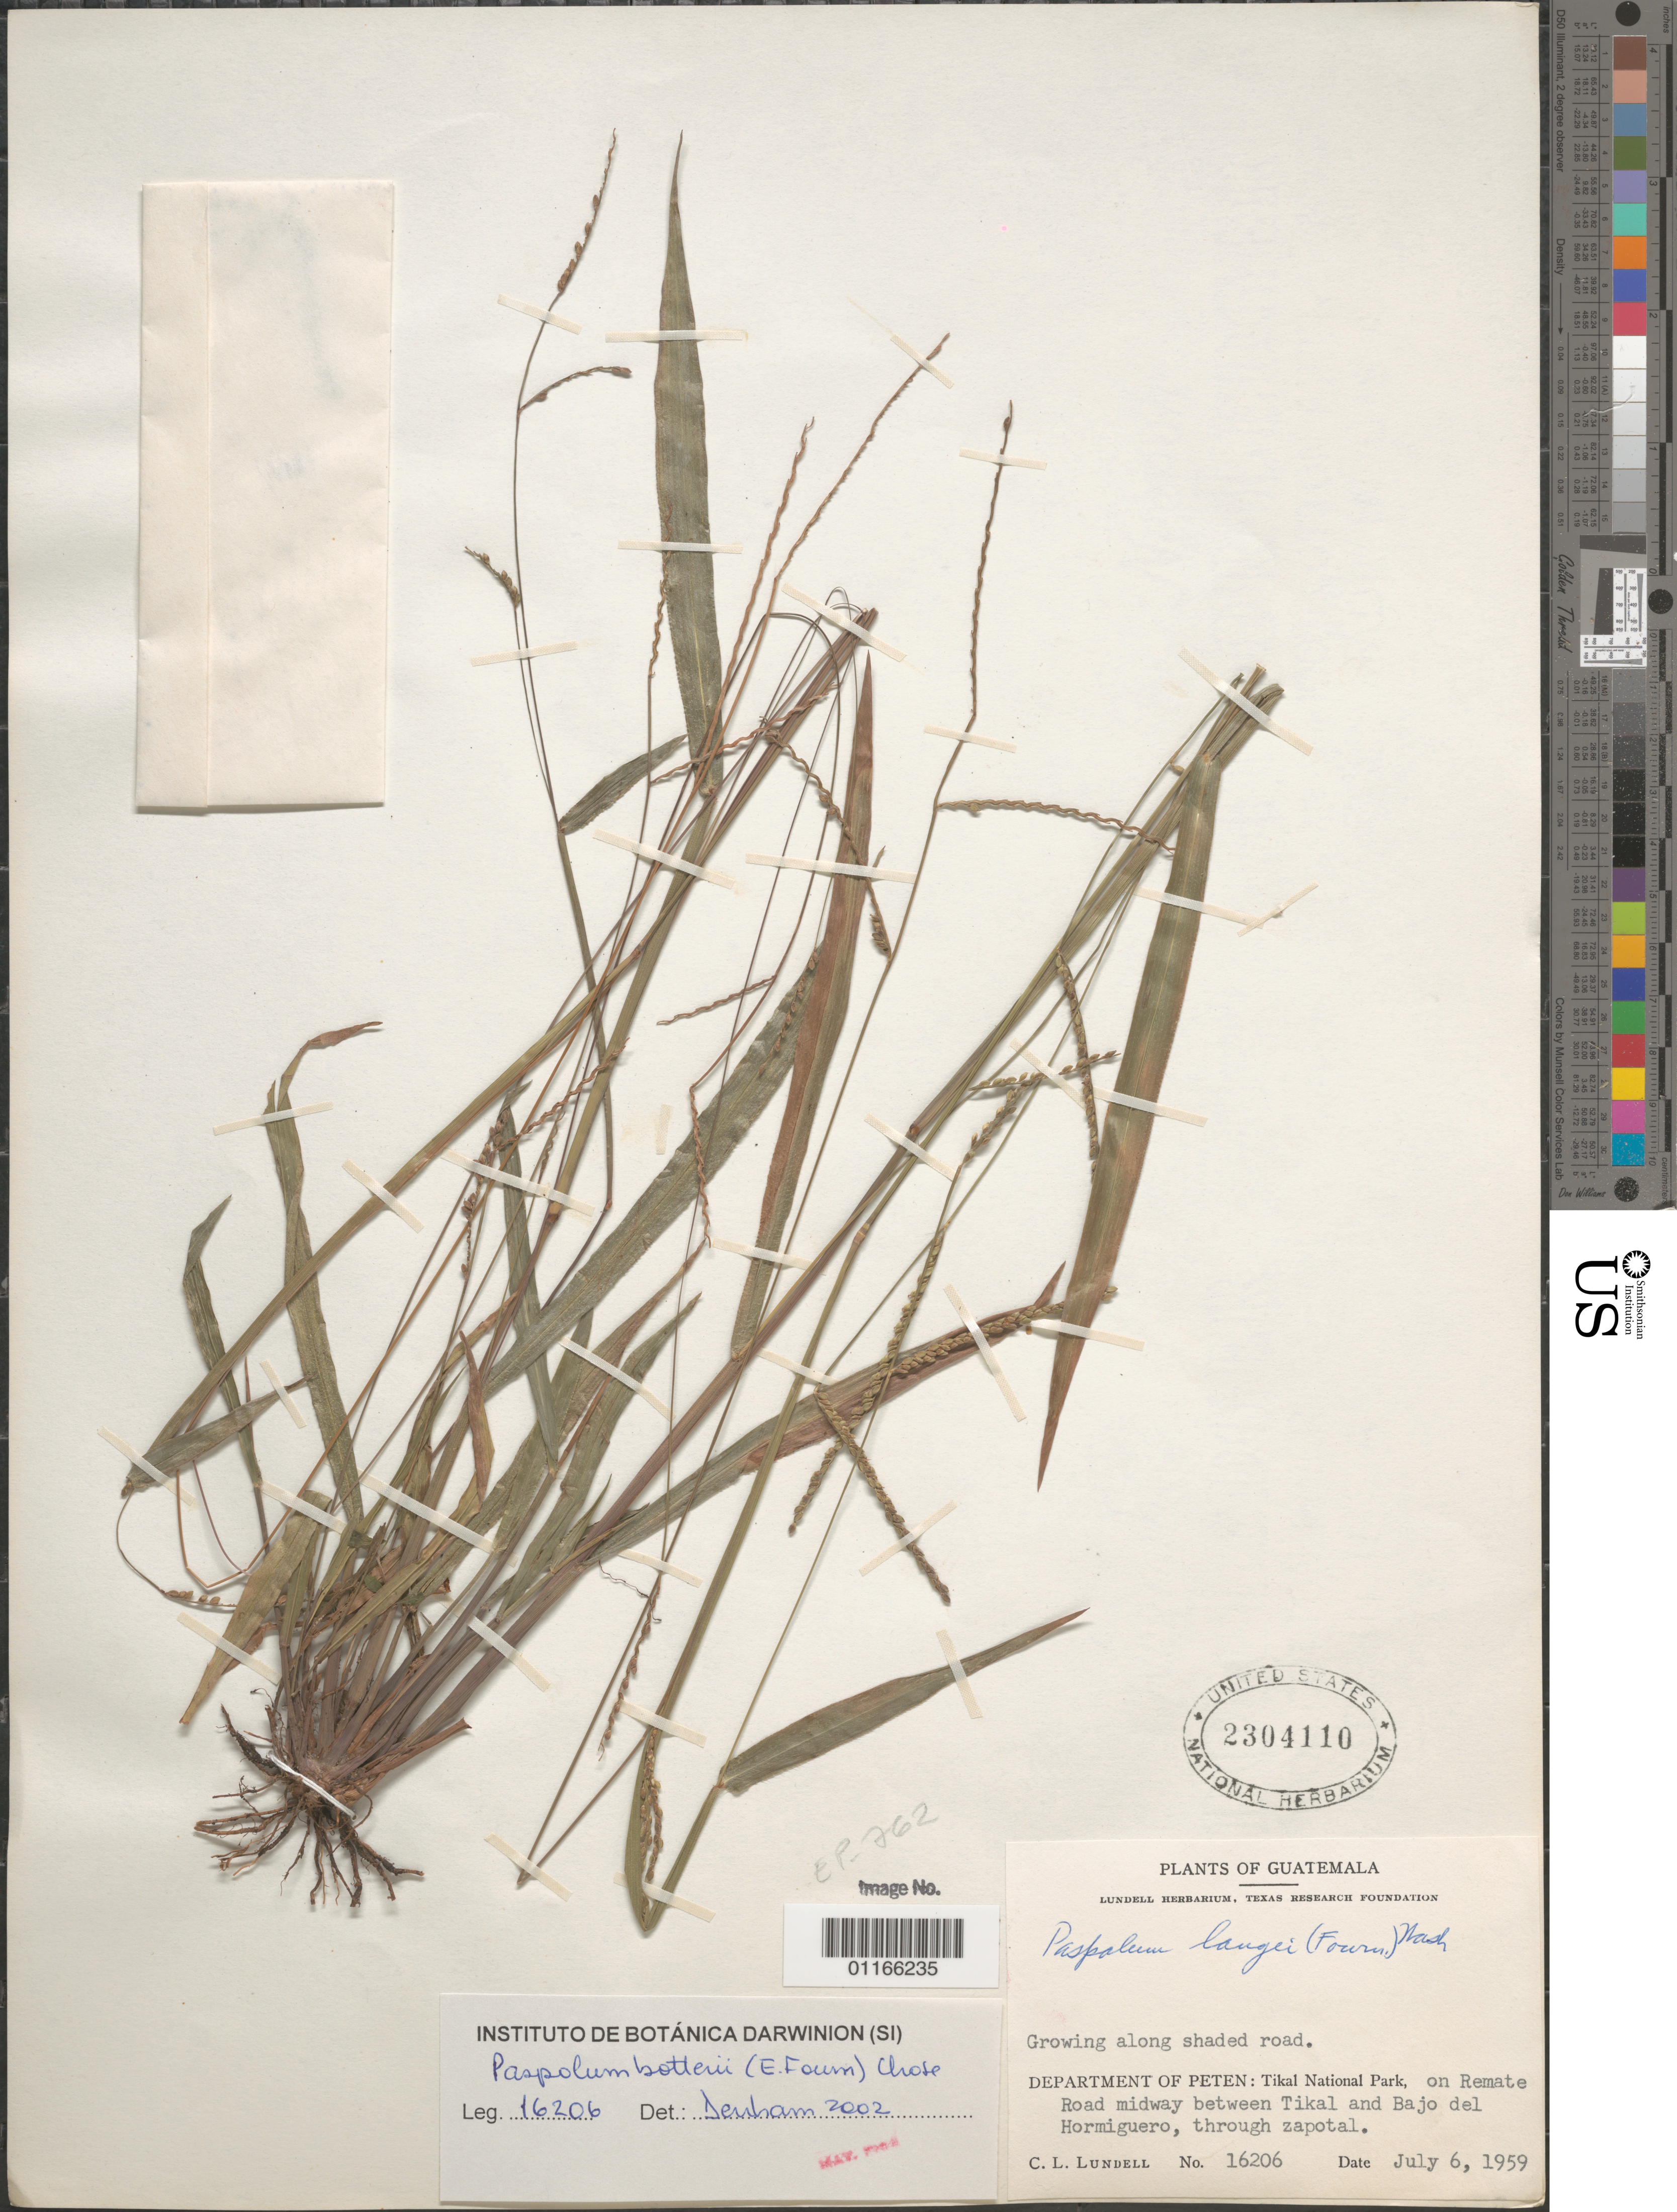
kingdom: Plantae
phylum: Tracheophyta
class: Liliopsida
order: Poales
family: Poaceae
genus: Paspalum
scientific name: Paspalum botterii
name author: (E. Fourn.) Chase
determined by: Denham, --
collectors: C. L. Lundell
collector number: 16206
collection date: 1959-07-06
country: Guatemala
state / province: El Petén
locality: Tikal National Park, on Remate Road midway between Tikal and Bajo del Hormiguero, through zapotal.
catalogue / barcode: US 2304110